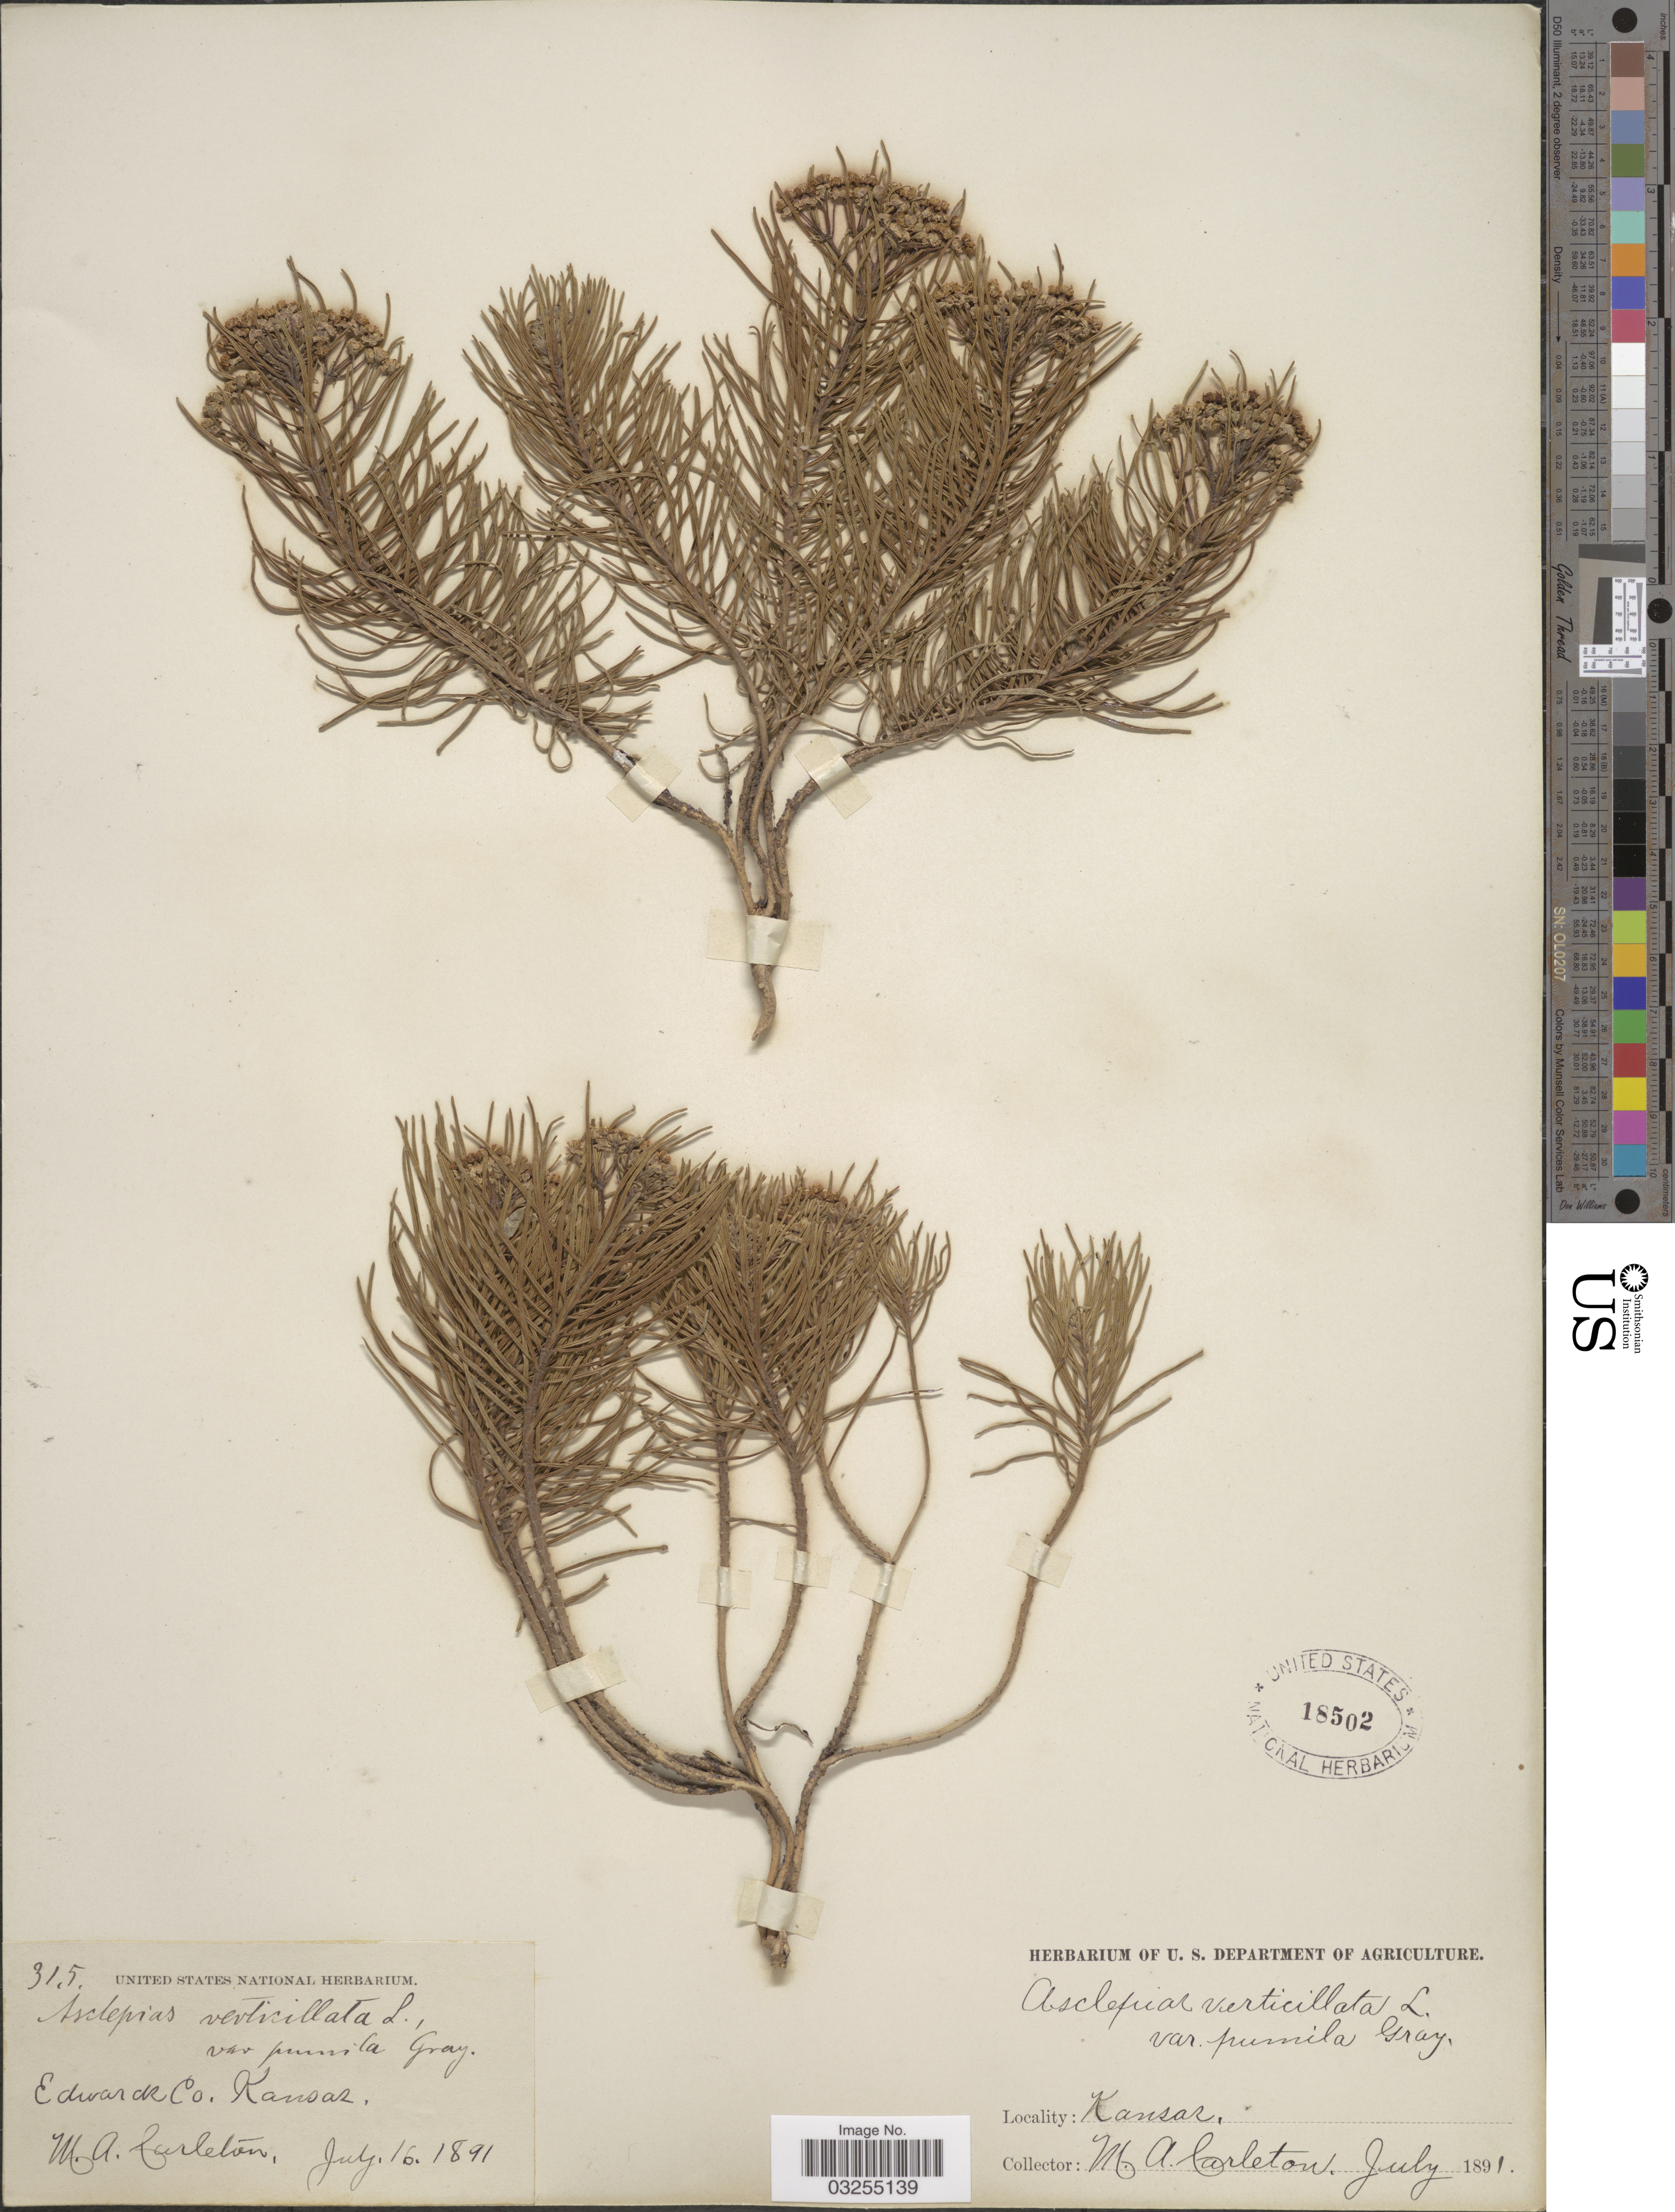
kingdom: Plantae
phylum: Tracheophyta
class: Magnoliopsida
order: Gentianales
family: Apocynaceae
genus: Asclepias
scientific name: Asclepias pumila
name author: (A. Gray) Vail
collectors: M. A. Carleton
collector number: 315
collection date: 1891-07-16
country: United States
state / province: Kansas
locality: Edwards Co.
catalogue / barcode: US 18502